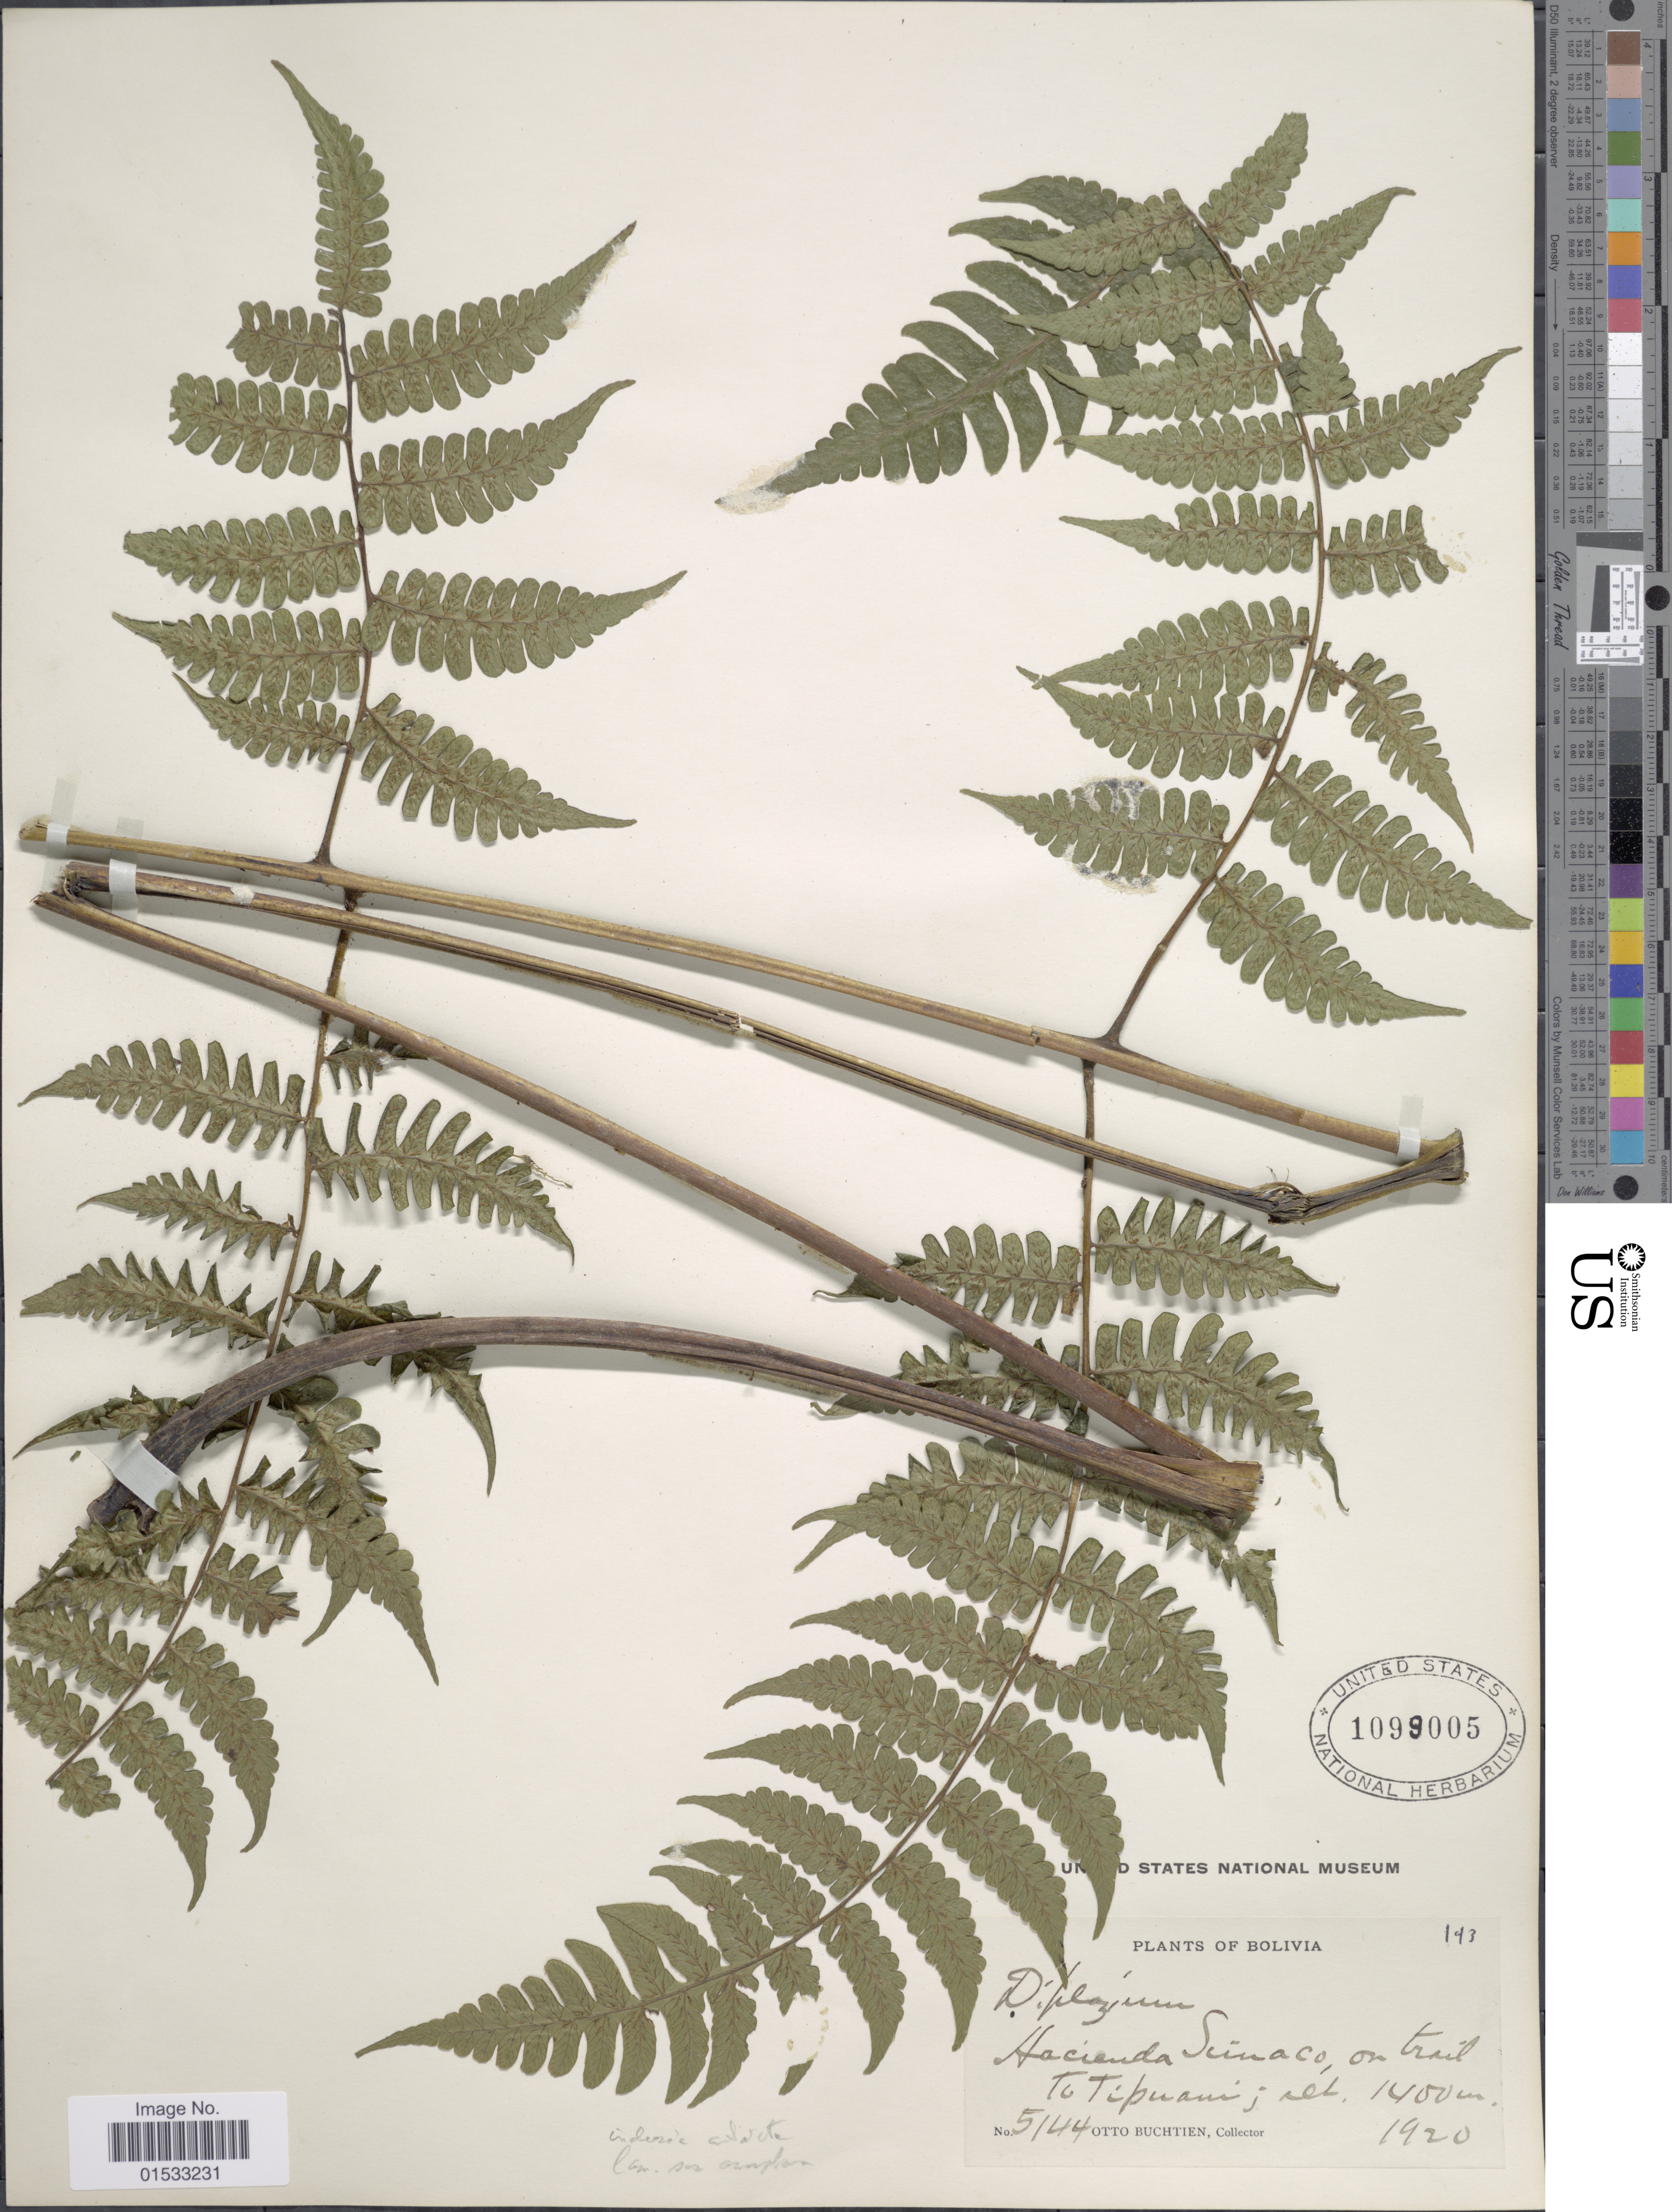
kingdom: Plantae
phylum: Tracheophyta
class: Polypodiopsida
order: Polypodiales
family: Athyriaceae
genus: Diplazium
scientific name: Diplazium sp.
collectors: O. Buchtien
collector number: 5144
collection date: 1920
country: Bolivia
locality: Hacienda Súnaco, on trail to Tipuani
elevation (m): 1400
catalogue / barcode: US 1099005